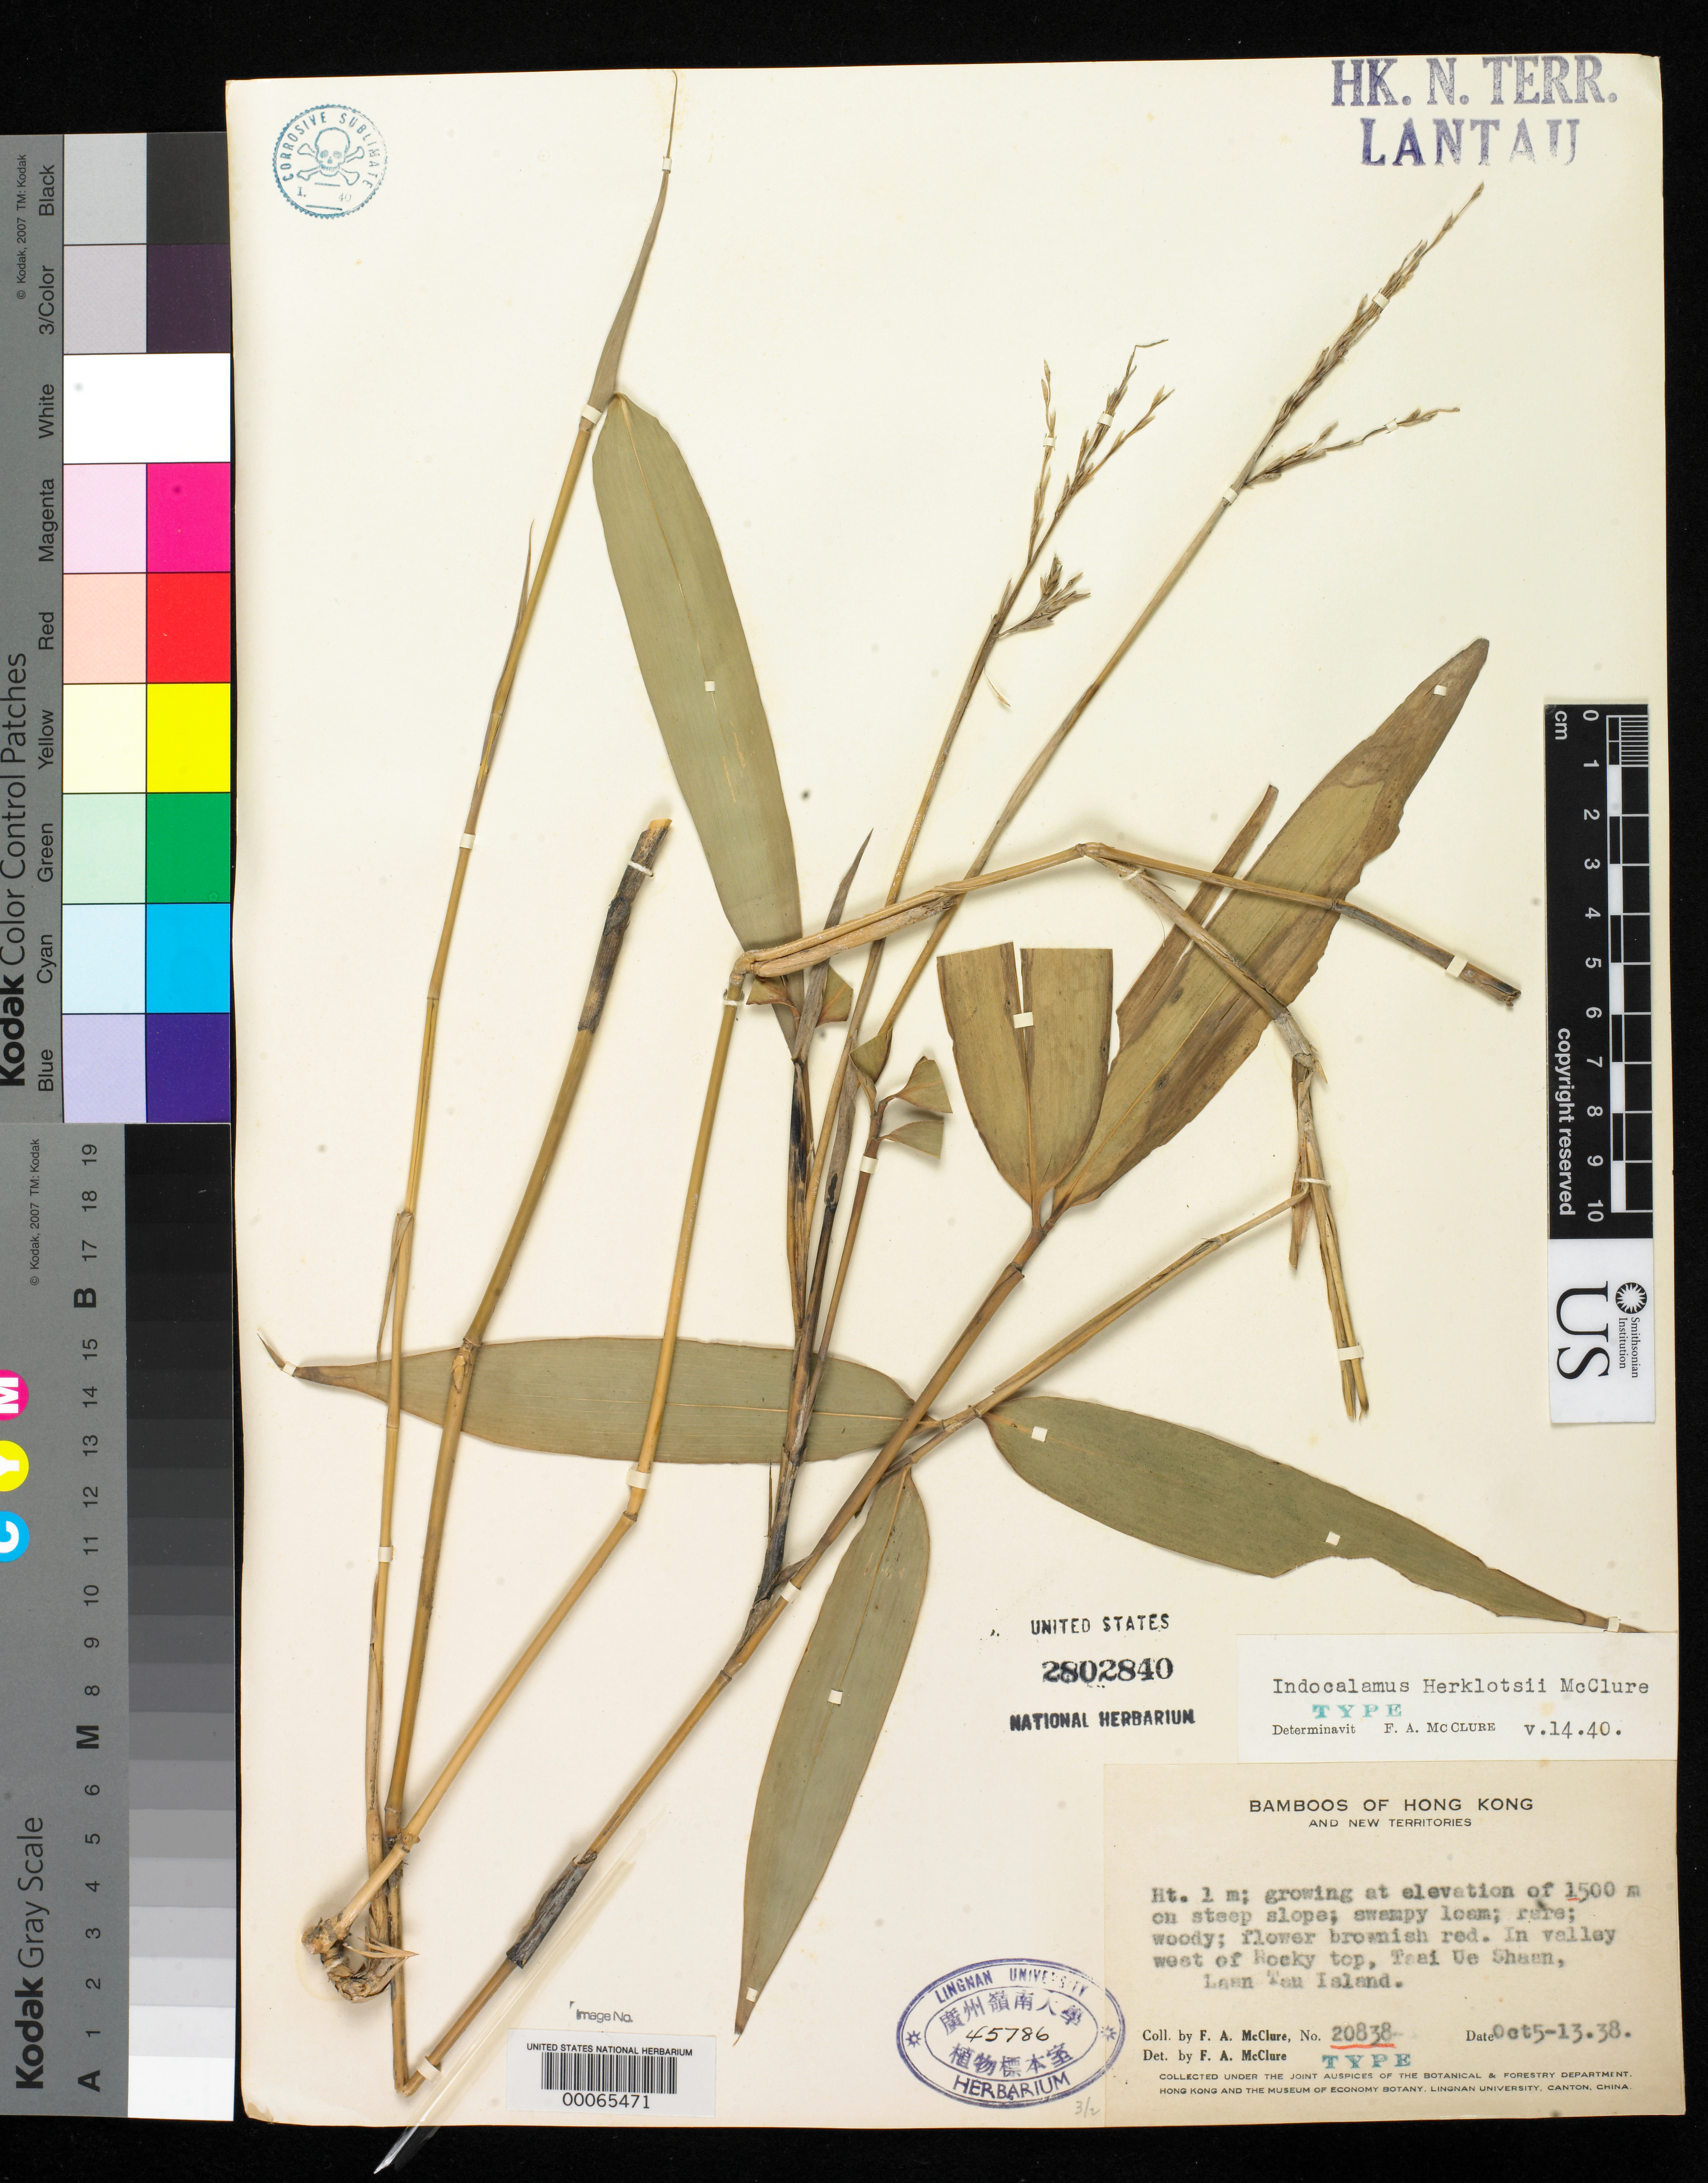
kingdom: Plantae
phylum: Tracheophyta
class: Liliopsida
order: Poales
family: Poaceae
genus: Indocalamus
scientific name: Indocalamus herklotsii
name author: McClure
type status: Holotype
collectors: F. A. McClure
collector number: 20838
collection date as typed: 05 Oct 1938 to 13 Oct 1938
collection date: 1938-10-05/1938-10-13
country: China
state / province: Hong Kong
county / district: New Territories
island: Lan Tao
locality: In valley W of rocky Top, Taai Ue Mt.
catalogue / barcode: US 2802839